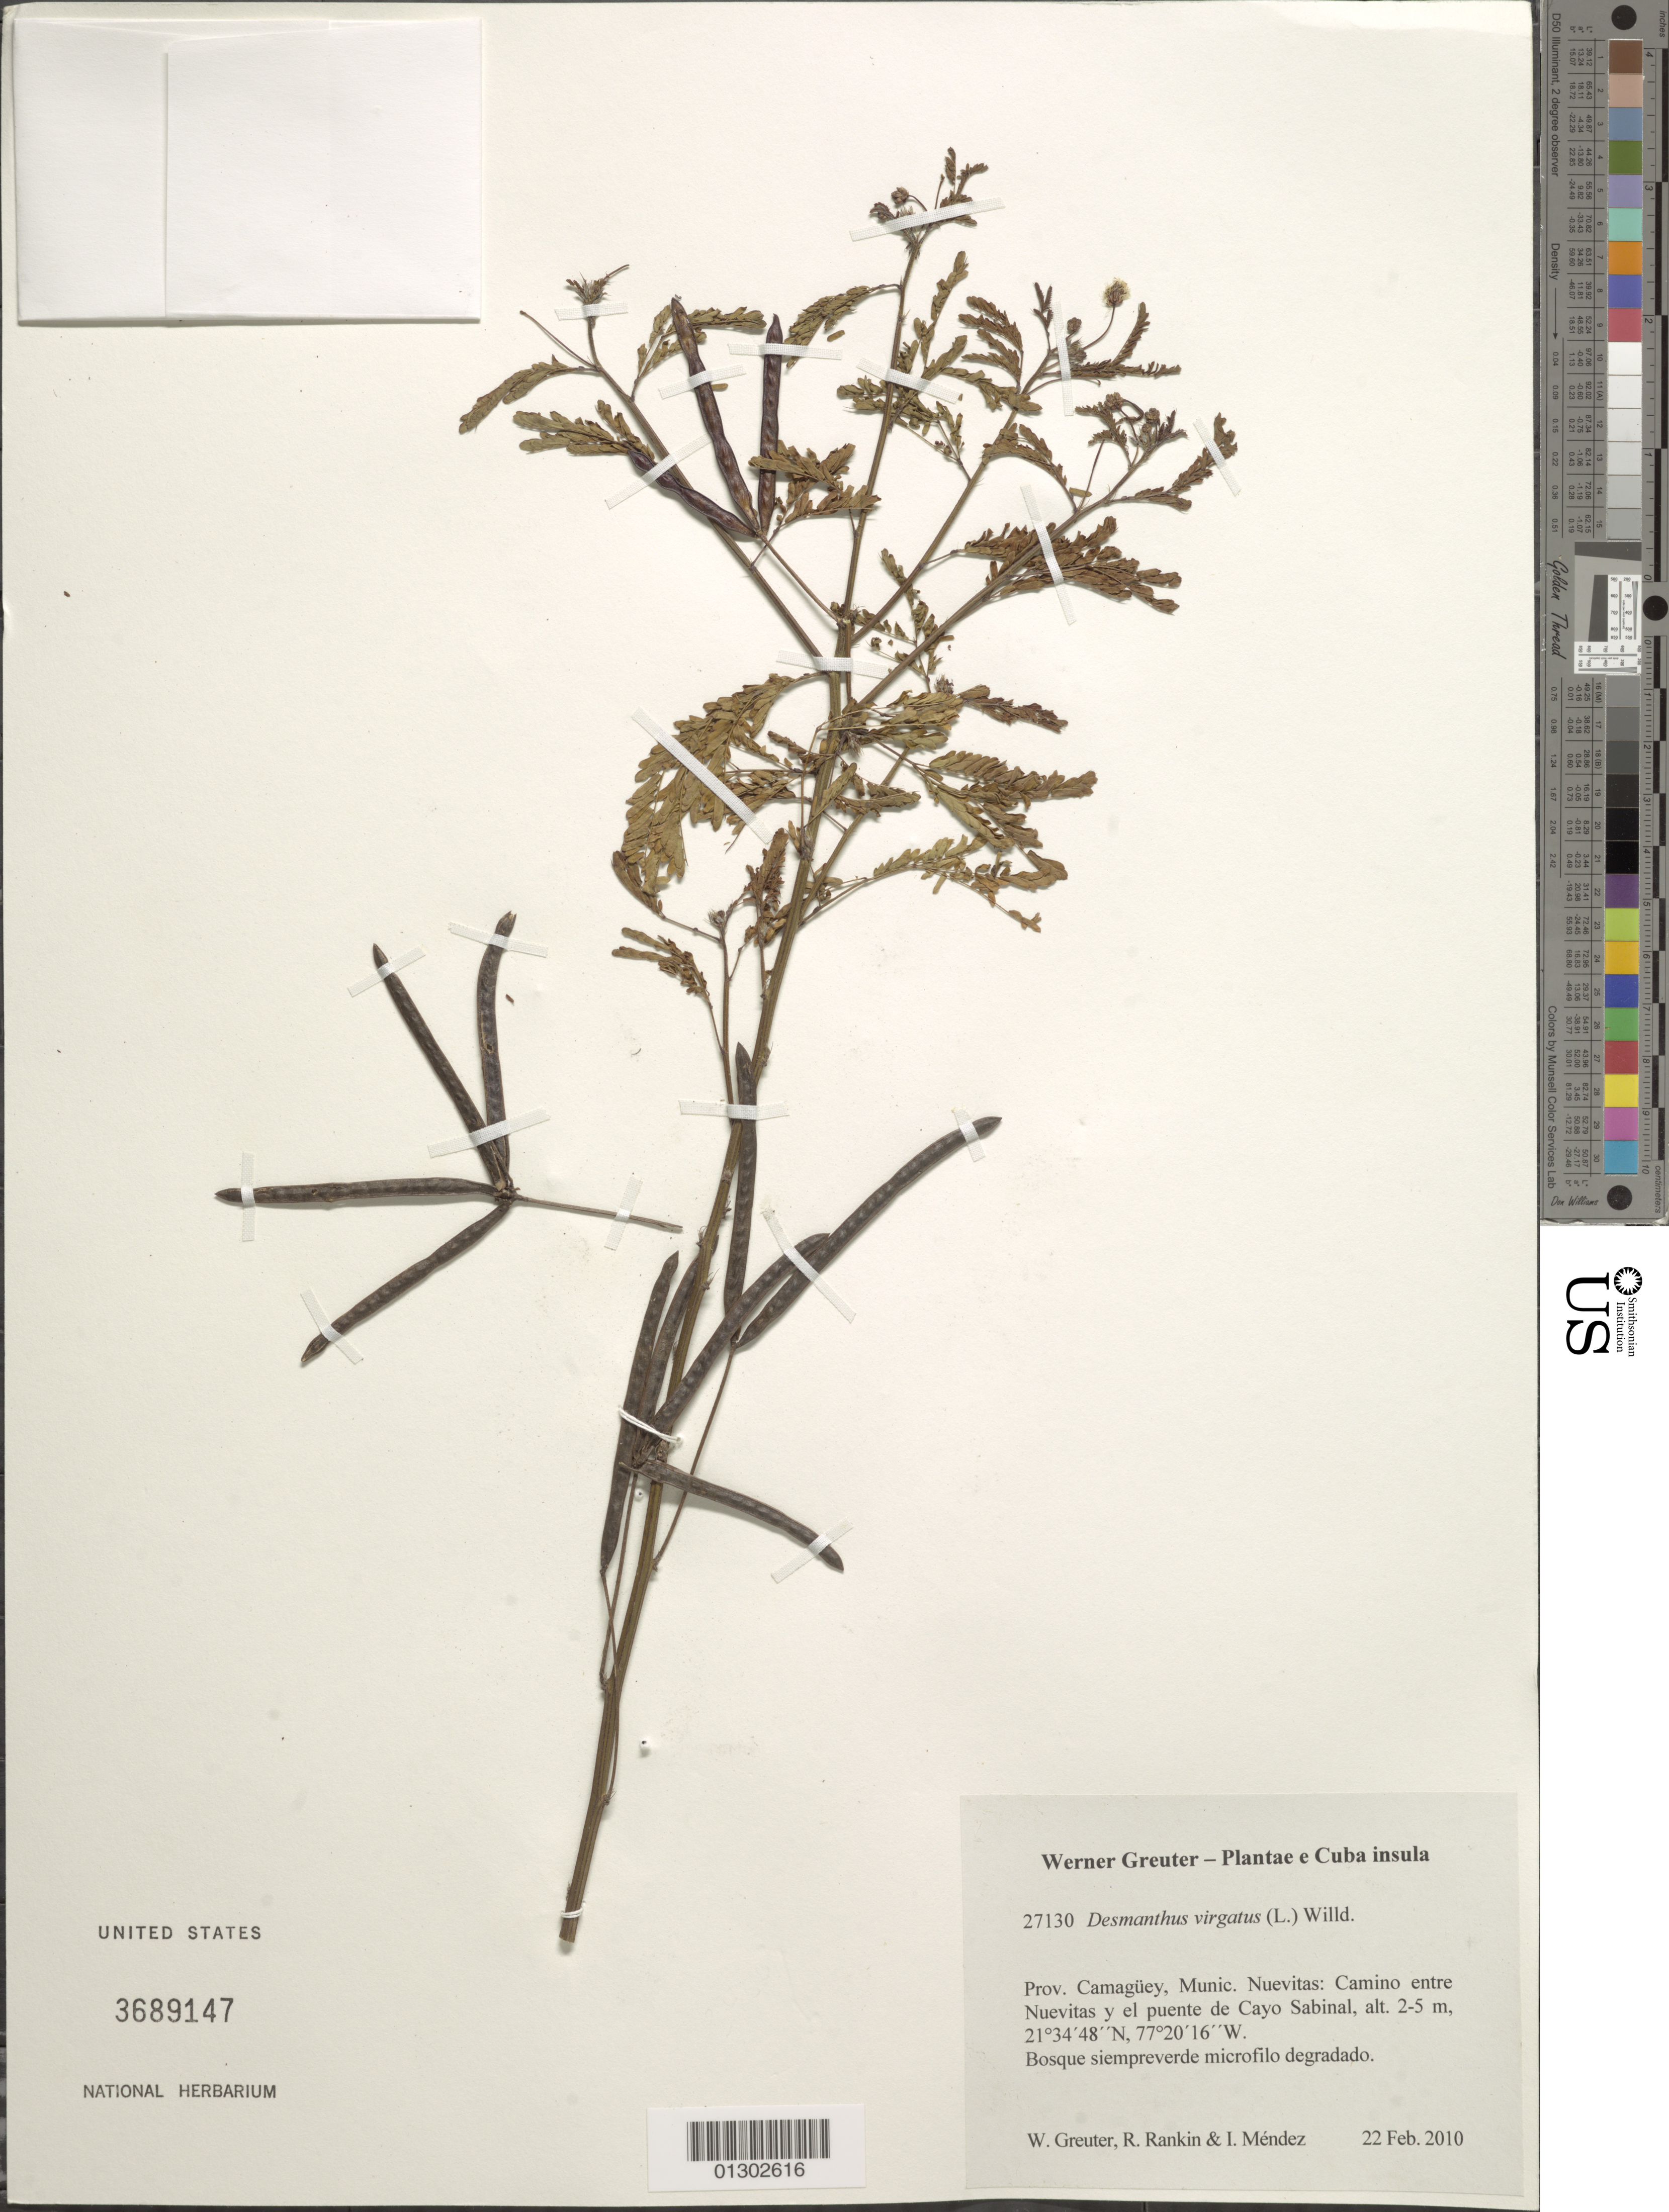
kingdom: Plantae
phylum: Tracheophyta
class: Magnoliopsida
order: Fabales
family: Fabaceae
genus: Desmanthus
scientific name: Desmanthus virgatus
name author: (L.) Willd.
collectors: W. R. Greuter, R. Rankin Rodriguez & I. Méndez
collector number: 27130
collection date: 2010-02-22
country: Cuba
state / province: Camagüey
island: Cuba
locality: Munic. Nuevitas: Camino entre Nuevitas y el puente de Cayo Sabinal.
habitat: Bosque siempreverde microfilo degradado.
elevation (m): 2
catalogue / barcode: US 3689147